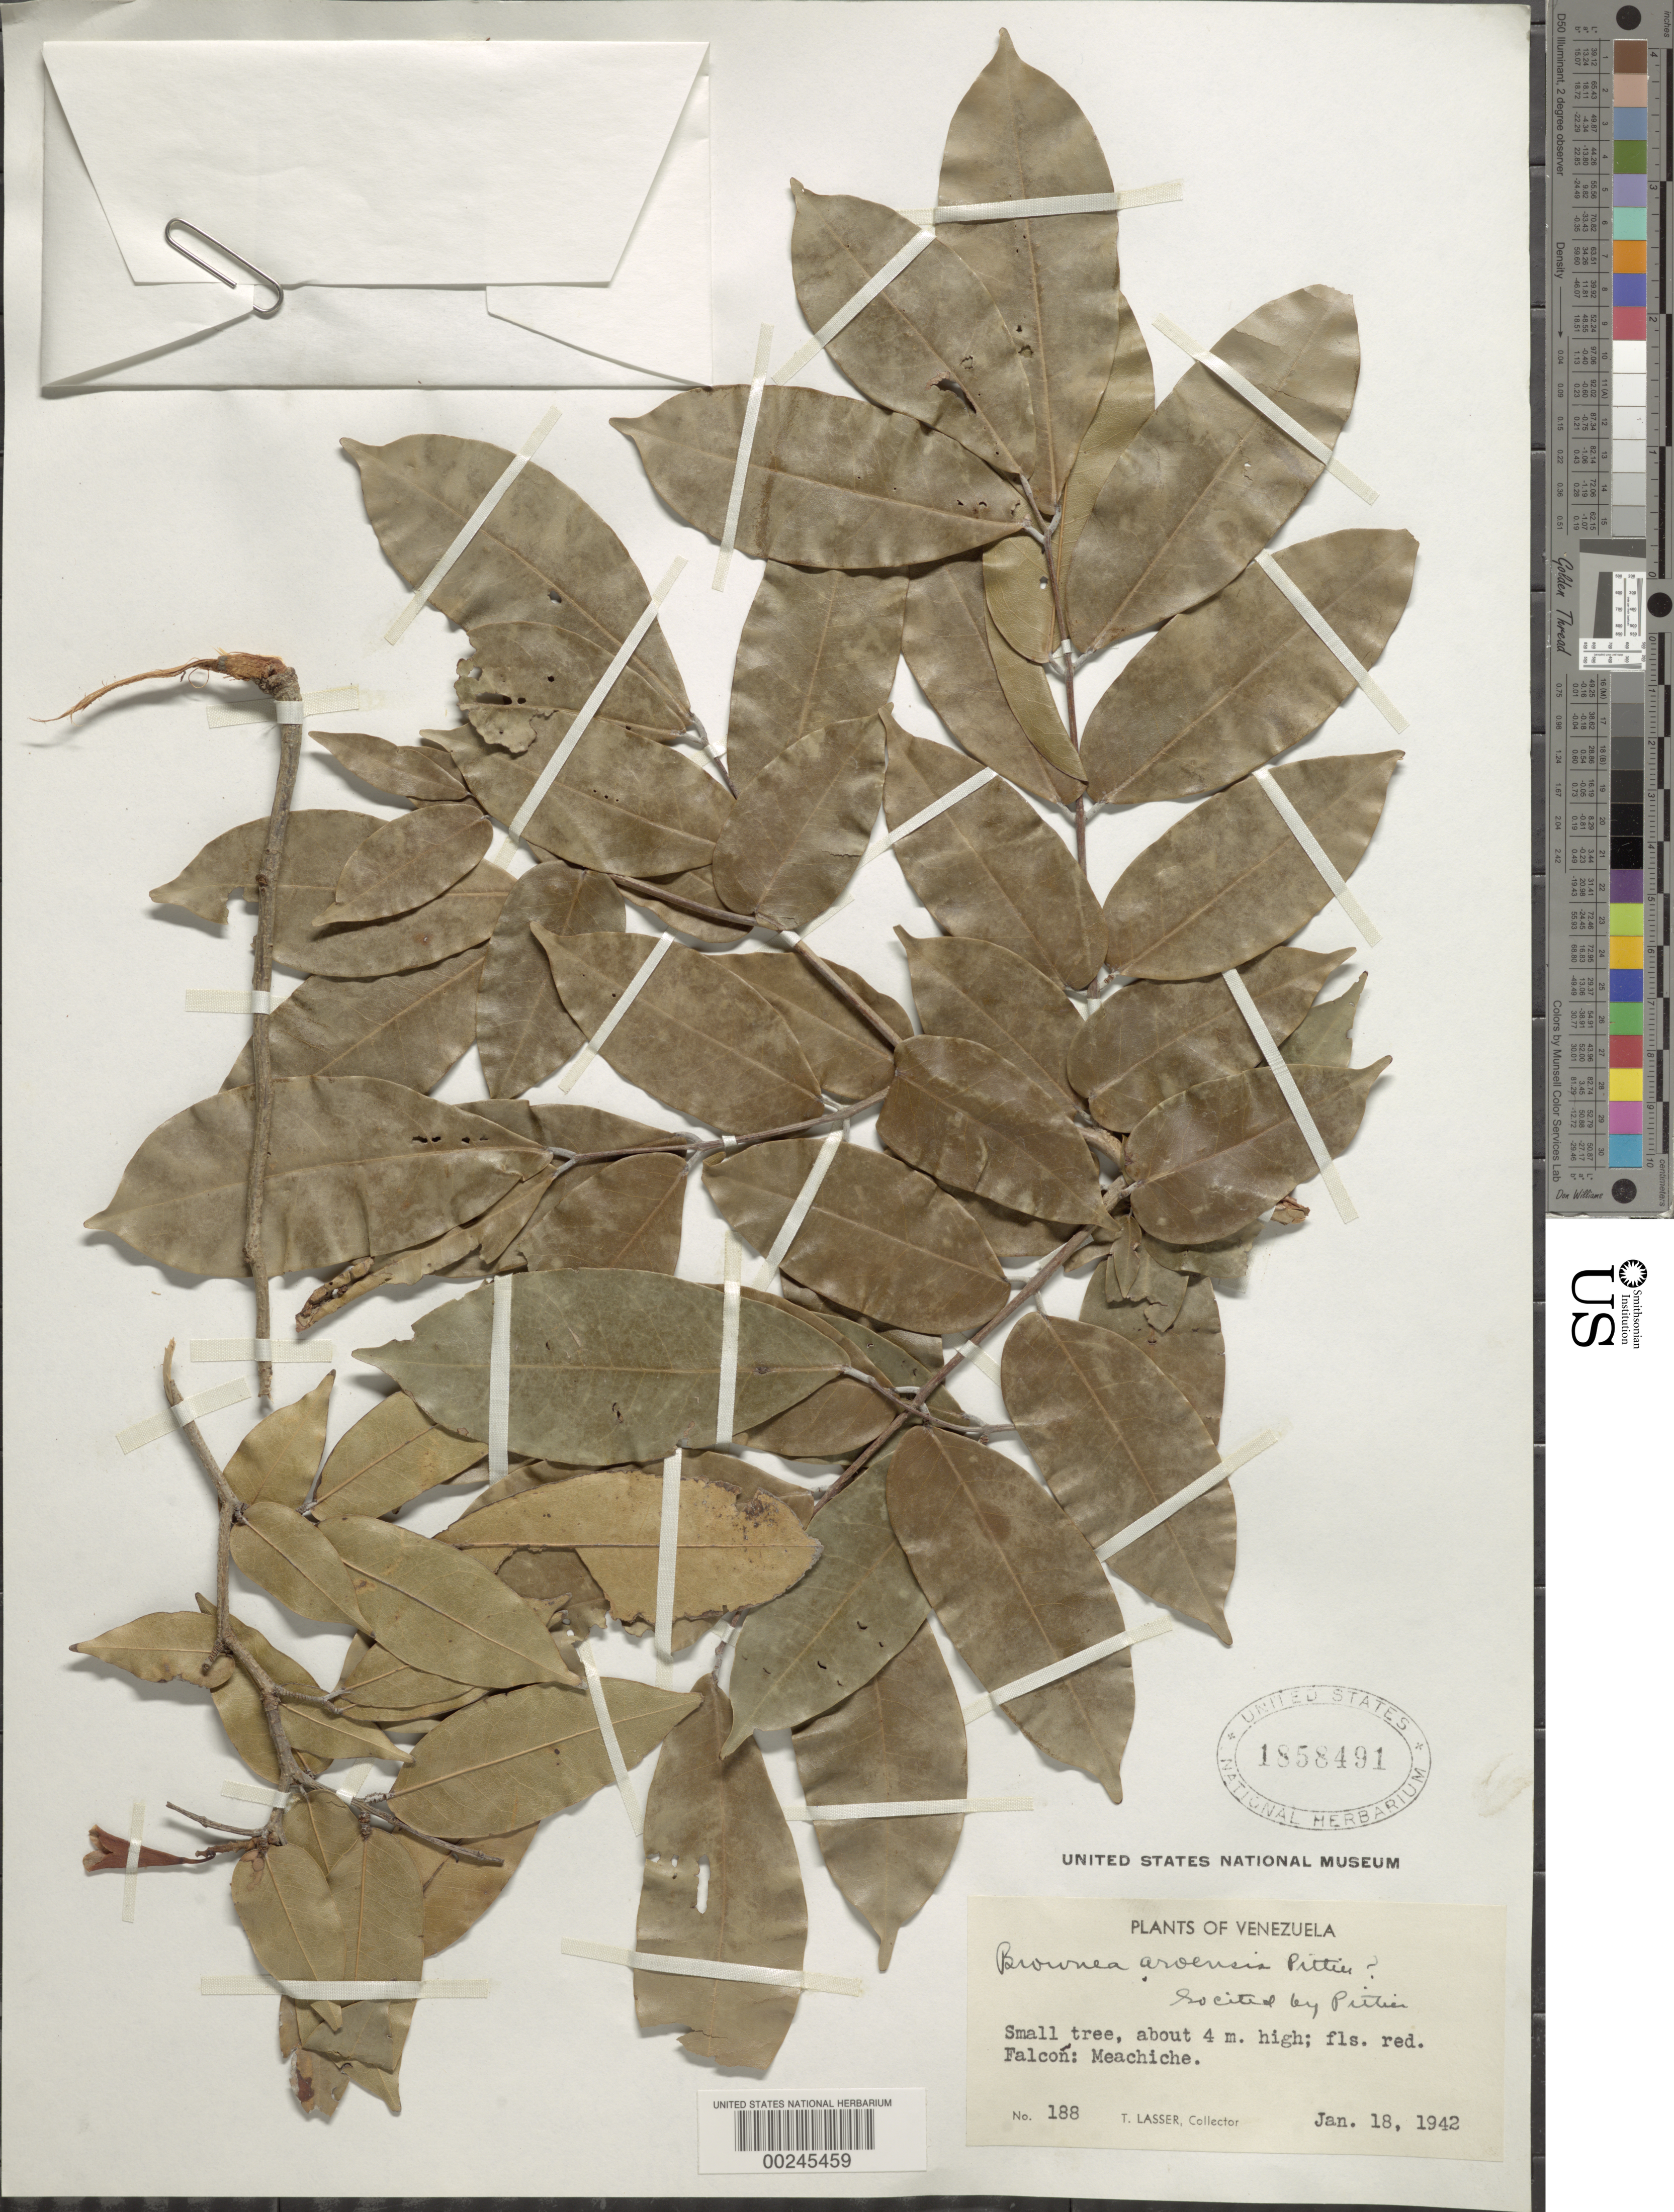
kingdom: Plantae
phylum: Tracheophyta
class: Magnoliopsida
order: Fabales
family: Fabaceae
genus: Brownea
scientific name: Brownea aroensis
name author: Pittier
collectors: T. Lasser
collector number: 188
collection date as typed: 18 Jan 1942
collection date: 1942-01-18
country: Venezuela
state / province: Falcón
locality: Meachiche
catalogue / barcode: US 1858491